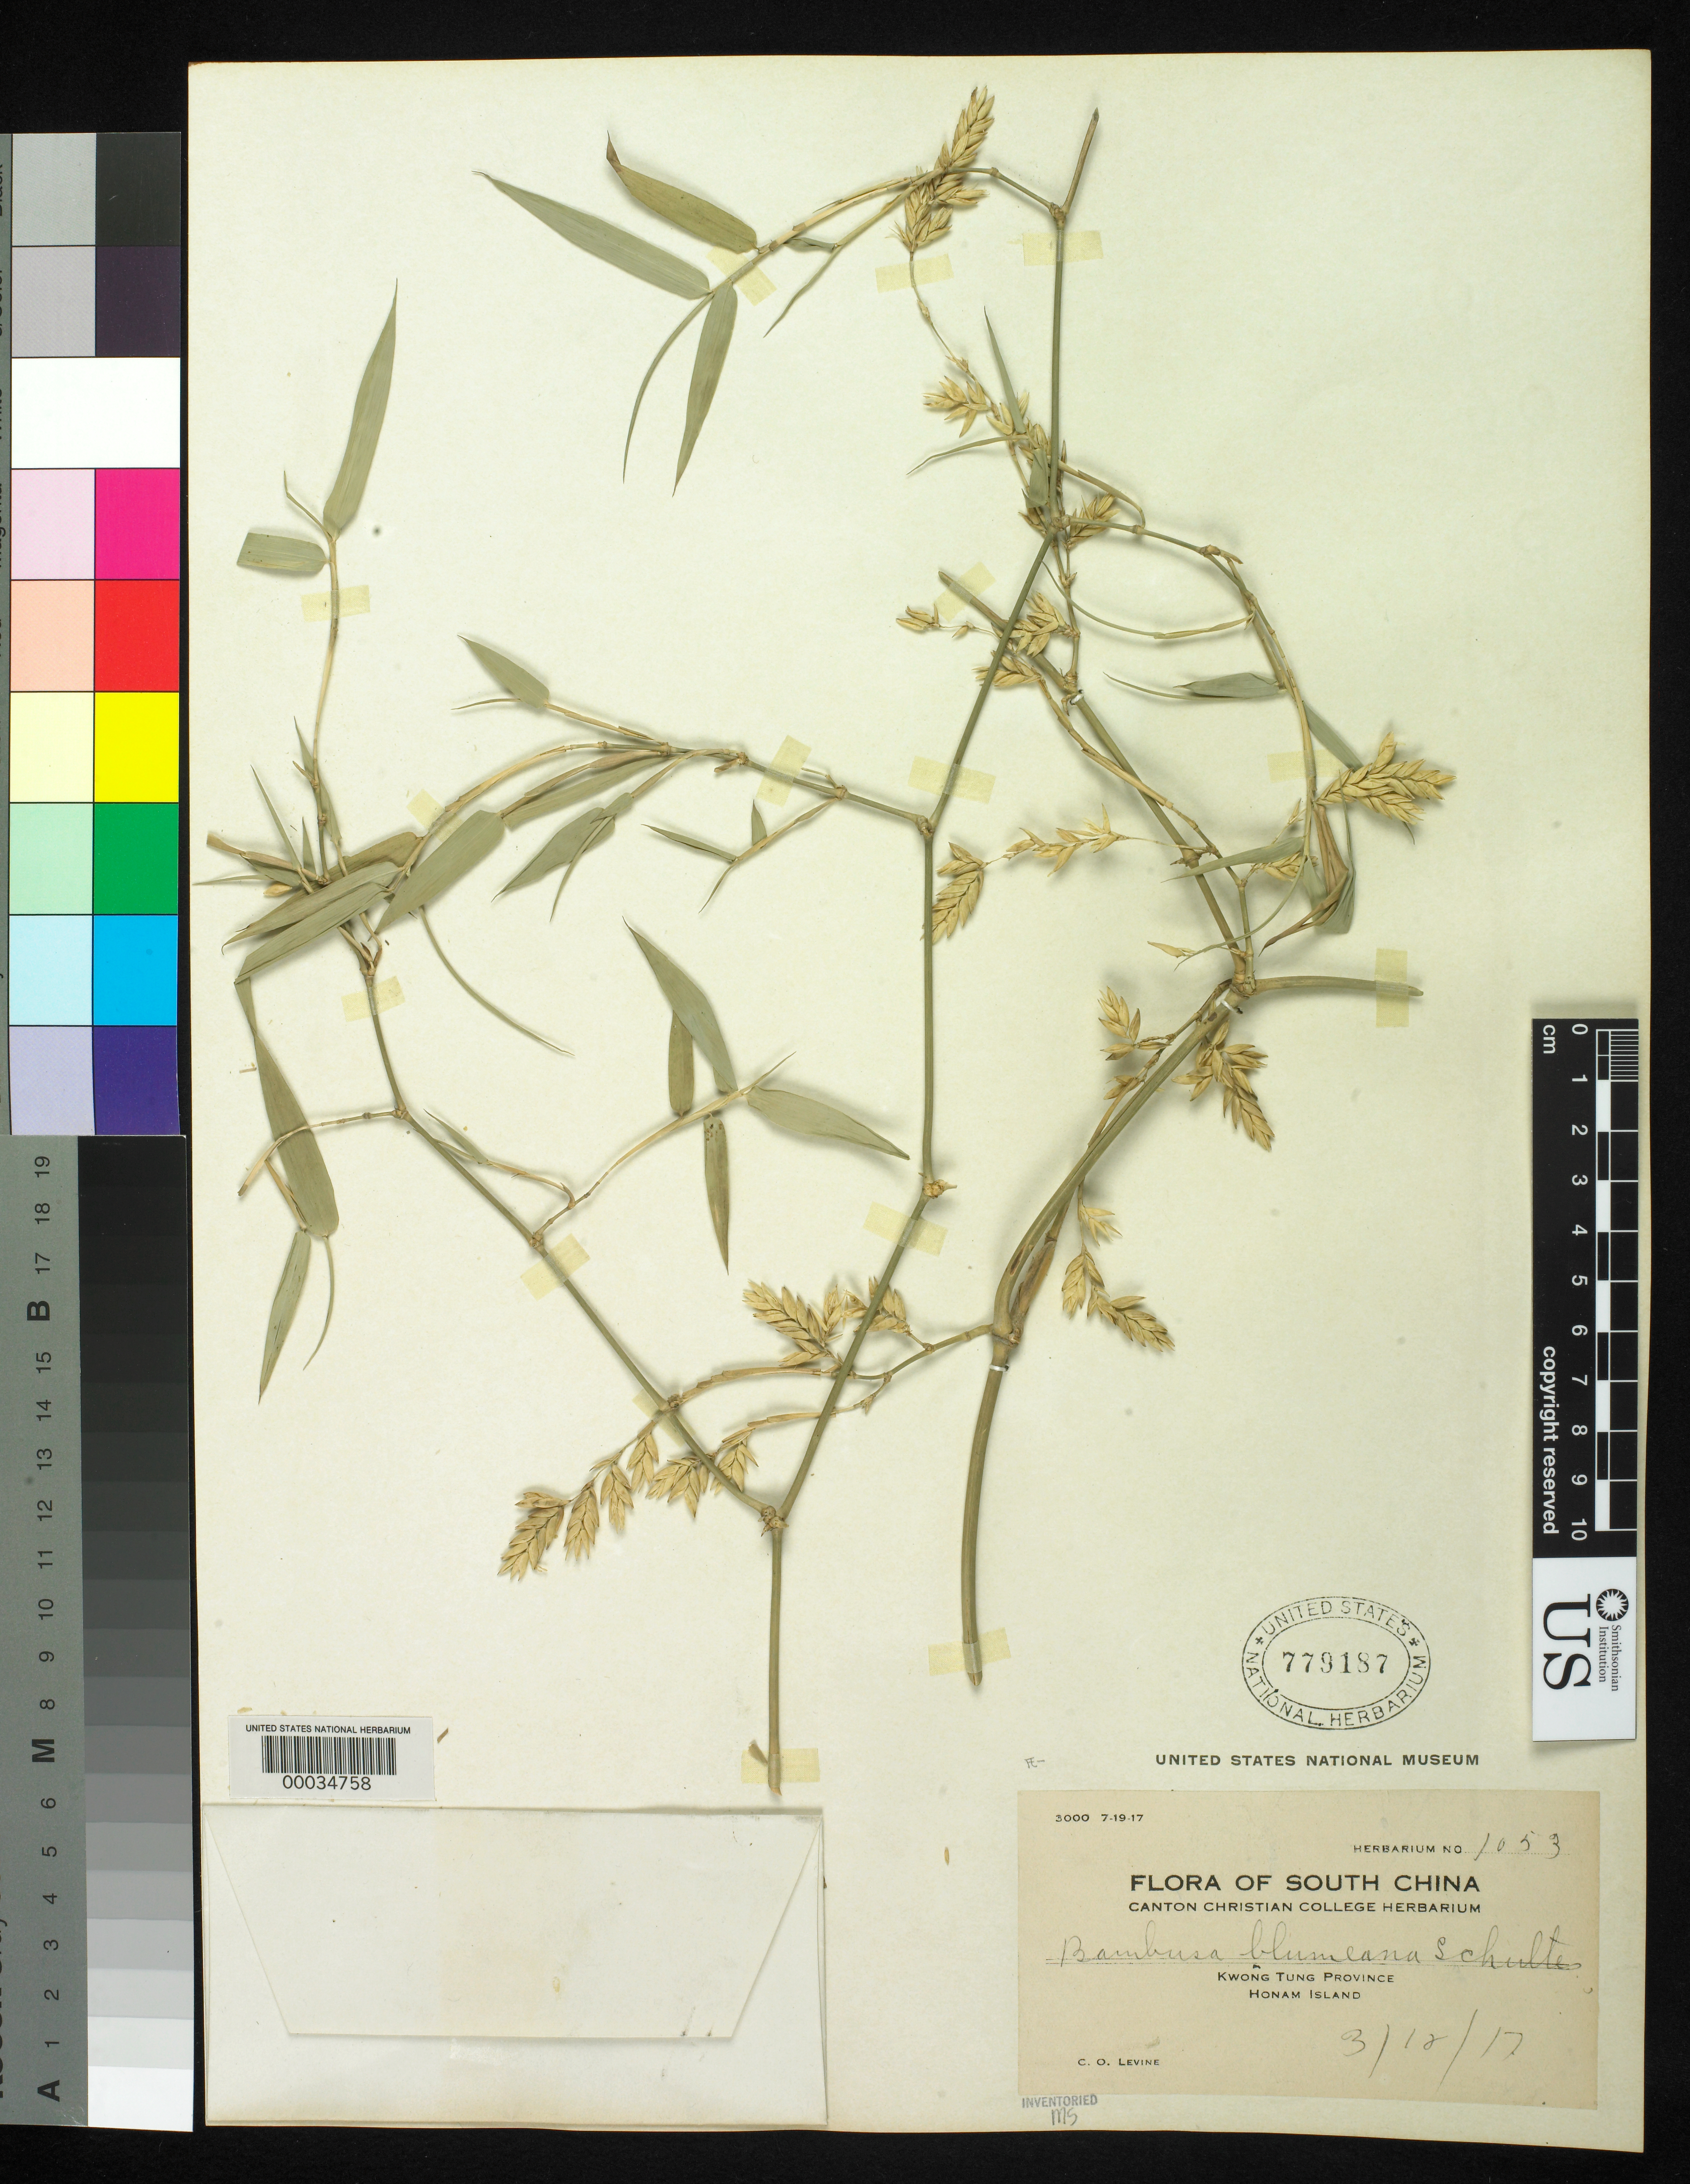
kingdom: Plantae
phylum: Tracheophyta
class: Liliopsida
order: Poales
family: Poaceae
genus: Bambusa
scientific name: Bambusa spinosa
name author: Roxb.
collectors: A. S. Hitchcock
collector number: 1053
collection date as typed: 18 Mar 1917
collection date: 1917-03-18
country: China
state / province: Guangdong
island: Honam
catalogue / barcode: US 779187